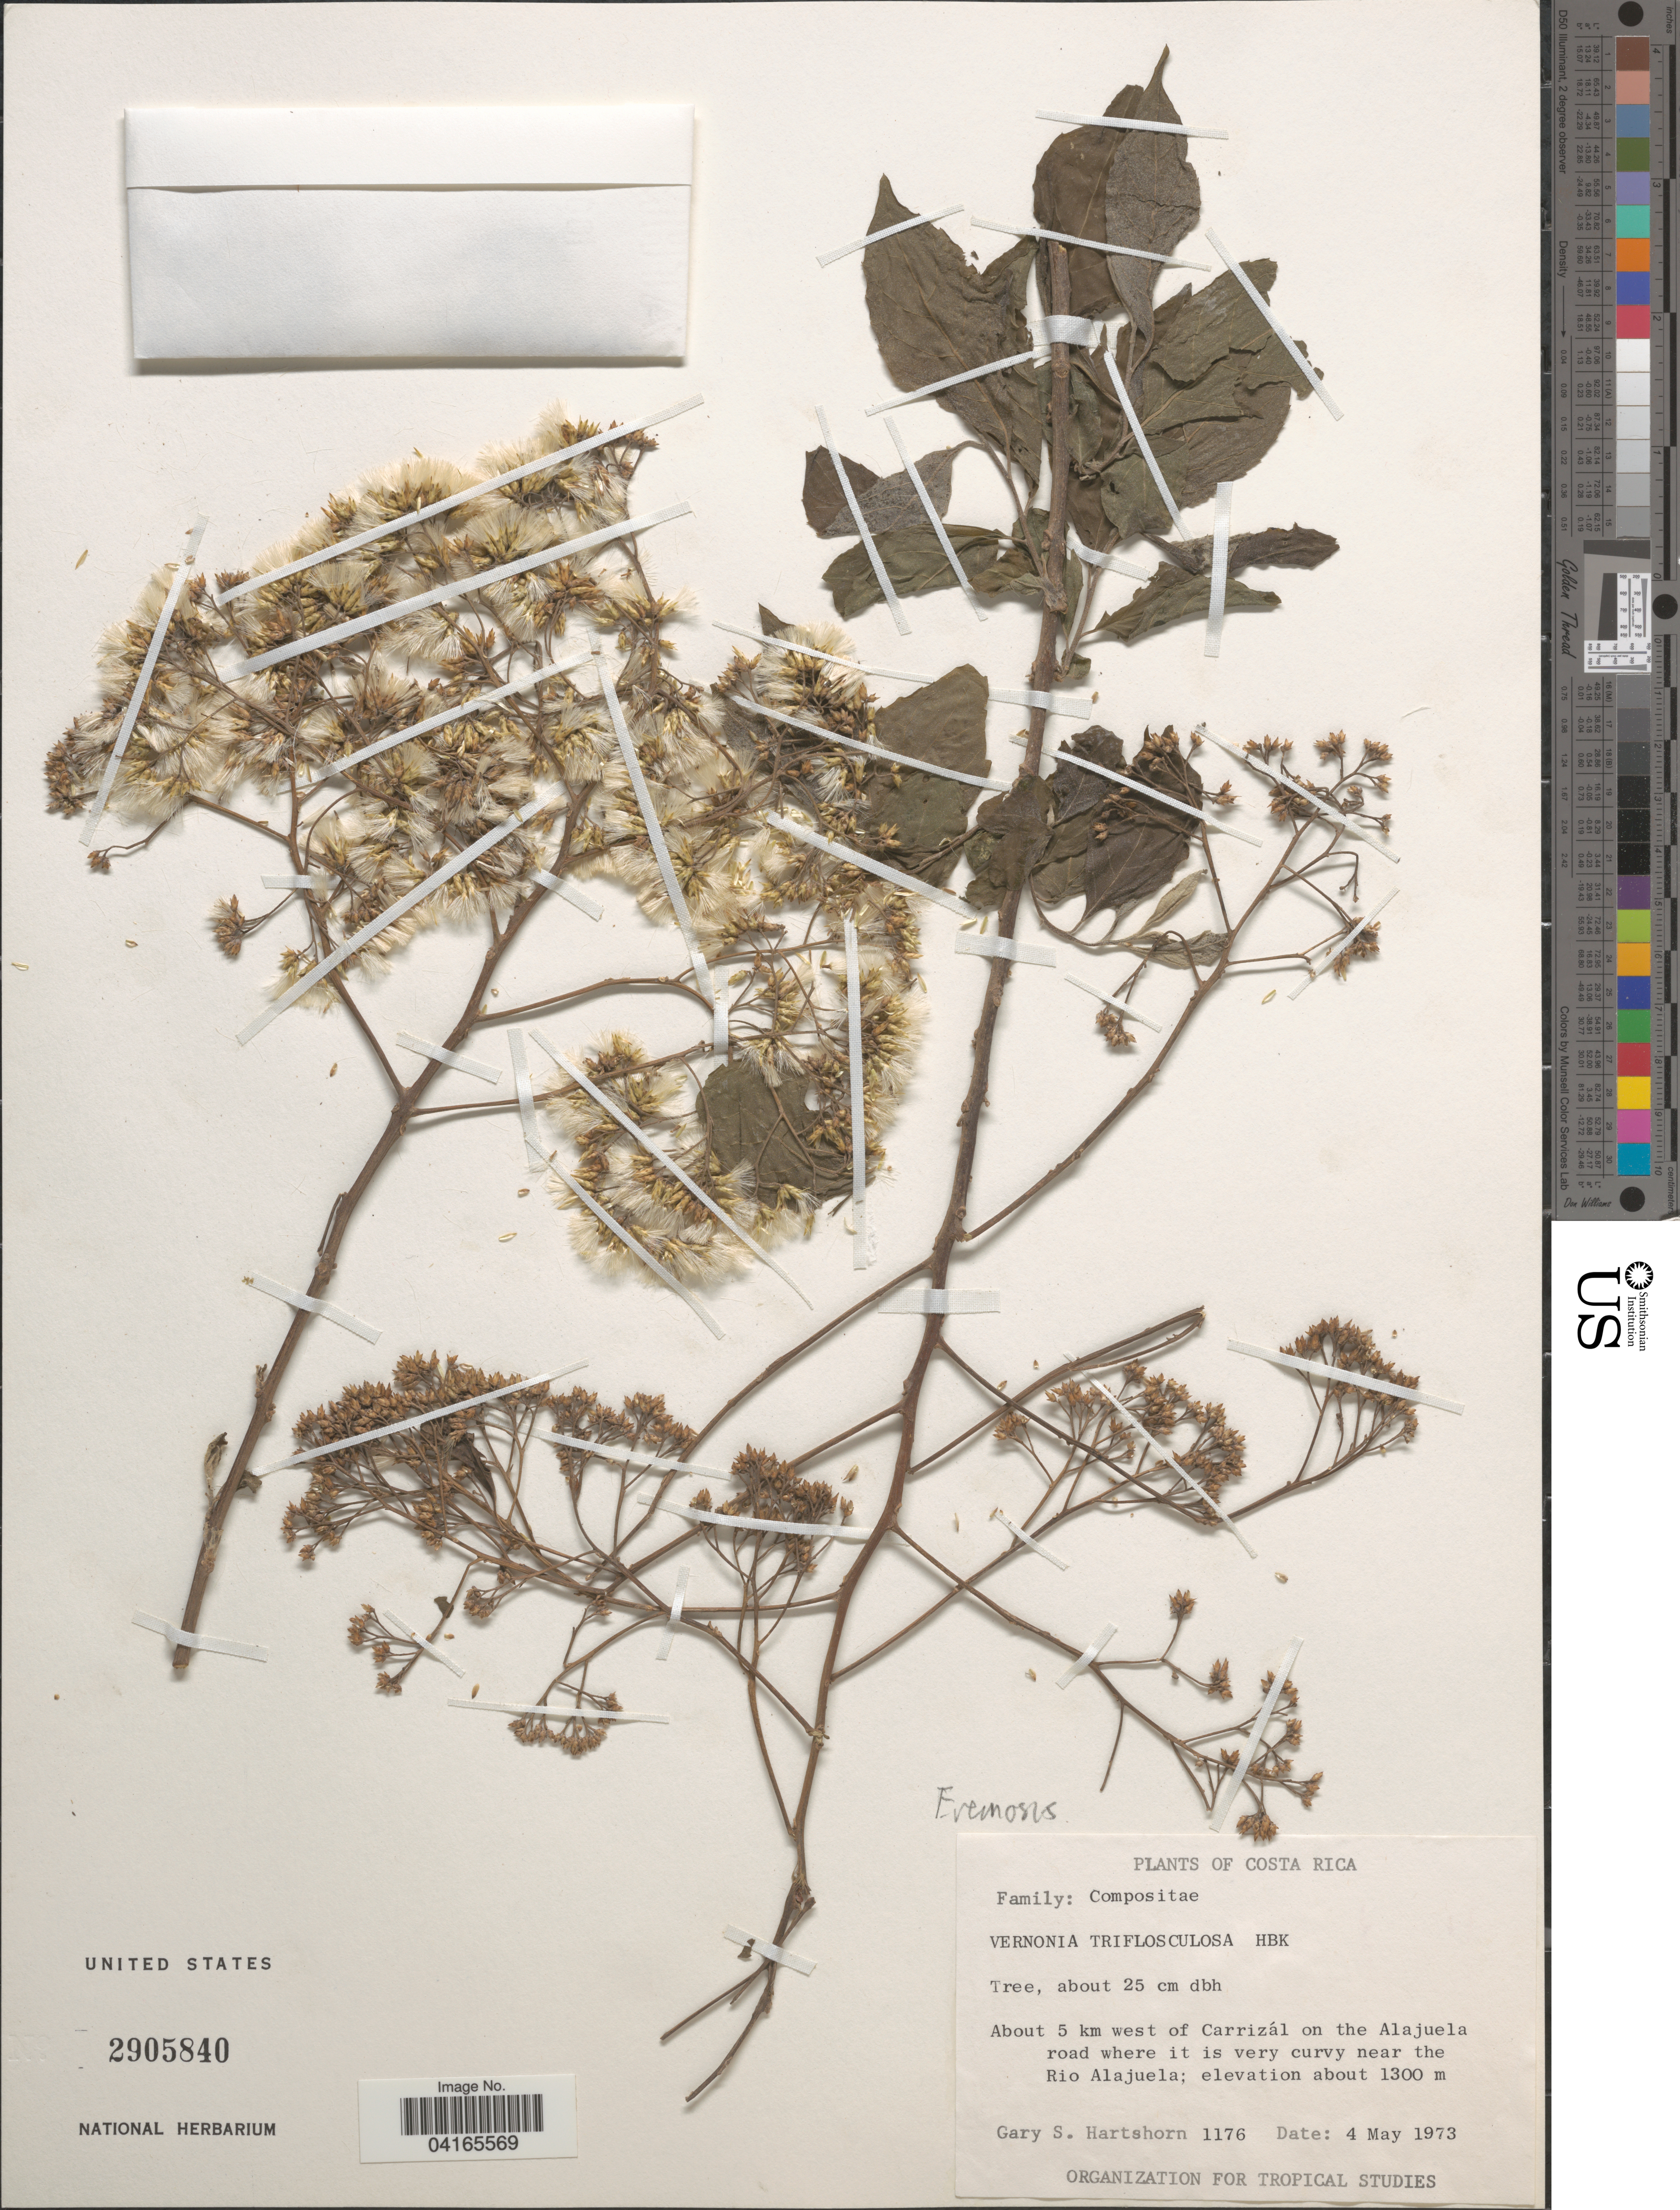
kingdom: Plantae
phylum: Tracheophyta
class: Magnoliopsida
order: Asterales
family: Asteraceae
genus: Eremosis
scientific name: Eremosis triflosculosa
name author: (Kunth) Gleason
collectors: G. Hartshorn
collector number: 1176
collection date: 1973-05-04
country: Costa Rica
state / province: Alajuela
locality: About 5 km west of Carrizál on the Alajuela road where it is very curvy near the Rio Alajuela.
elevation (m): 1300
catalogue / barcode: US 2905840